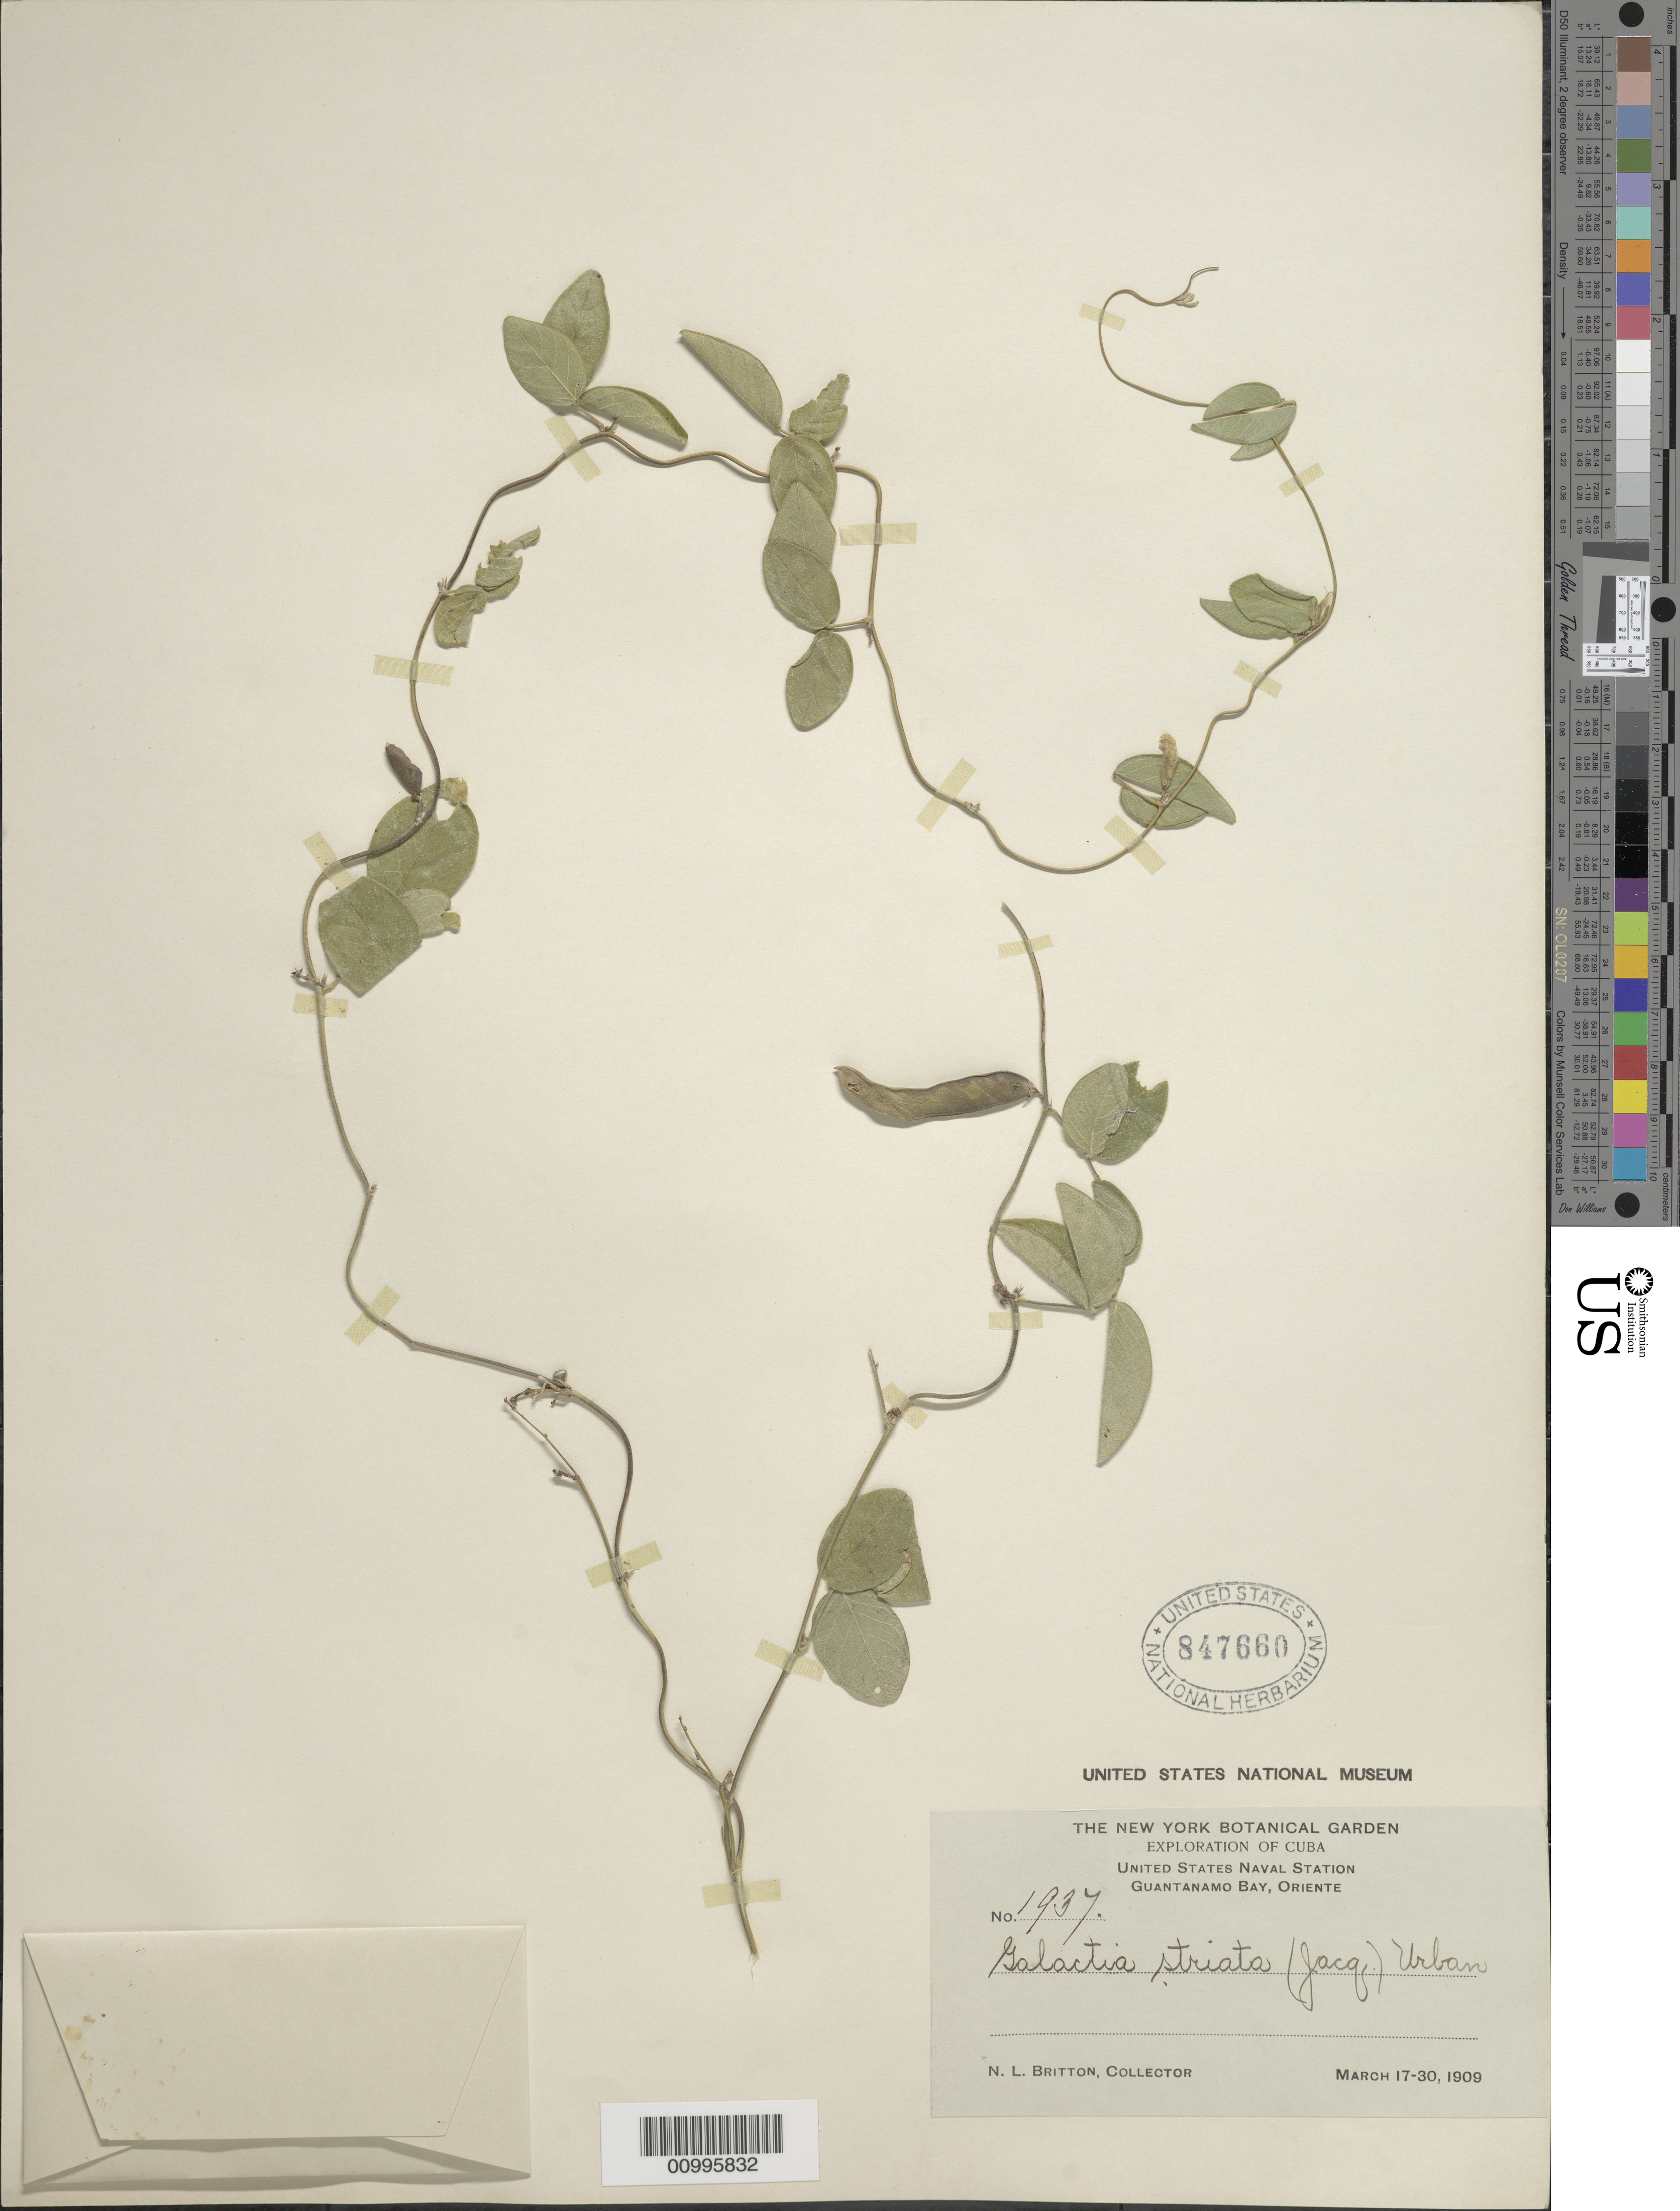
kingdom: Plantae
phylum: Tracheophyta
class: Magnoliopsida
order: Fabales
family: Fabaceae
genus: Galactia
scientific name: Galactia striata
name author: (Jacq.) Urb.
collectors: N. Britton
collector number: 1937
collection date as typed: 17 Mar 1909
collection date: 1909-03-17/1937-03-30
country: Cuba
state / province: Guantanamo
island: Cuba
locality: Guantánamo Bay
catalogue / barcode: US 847660